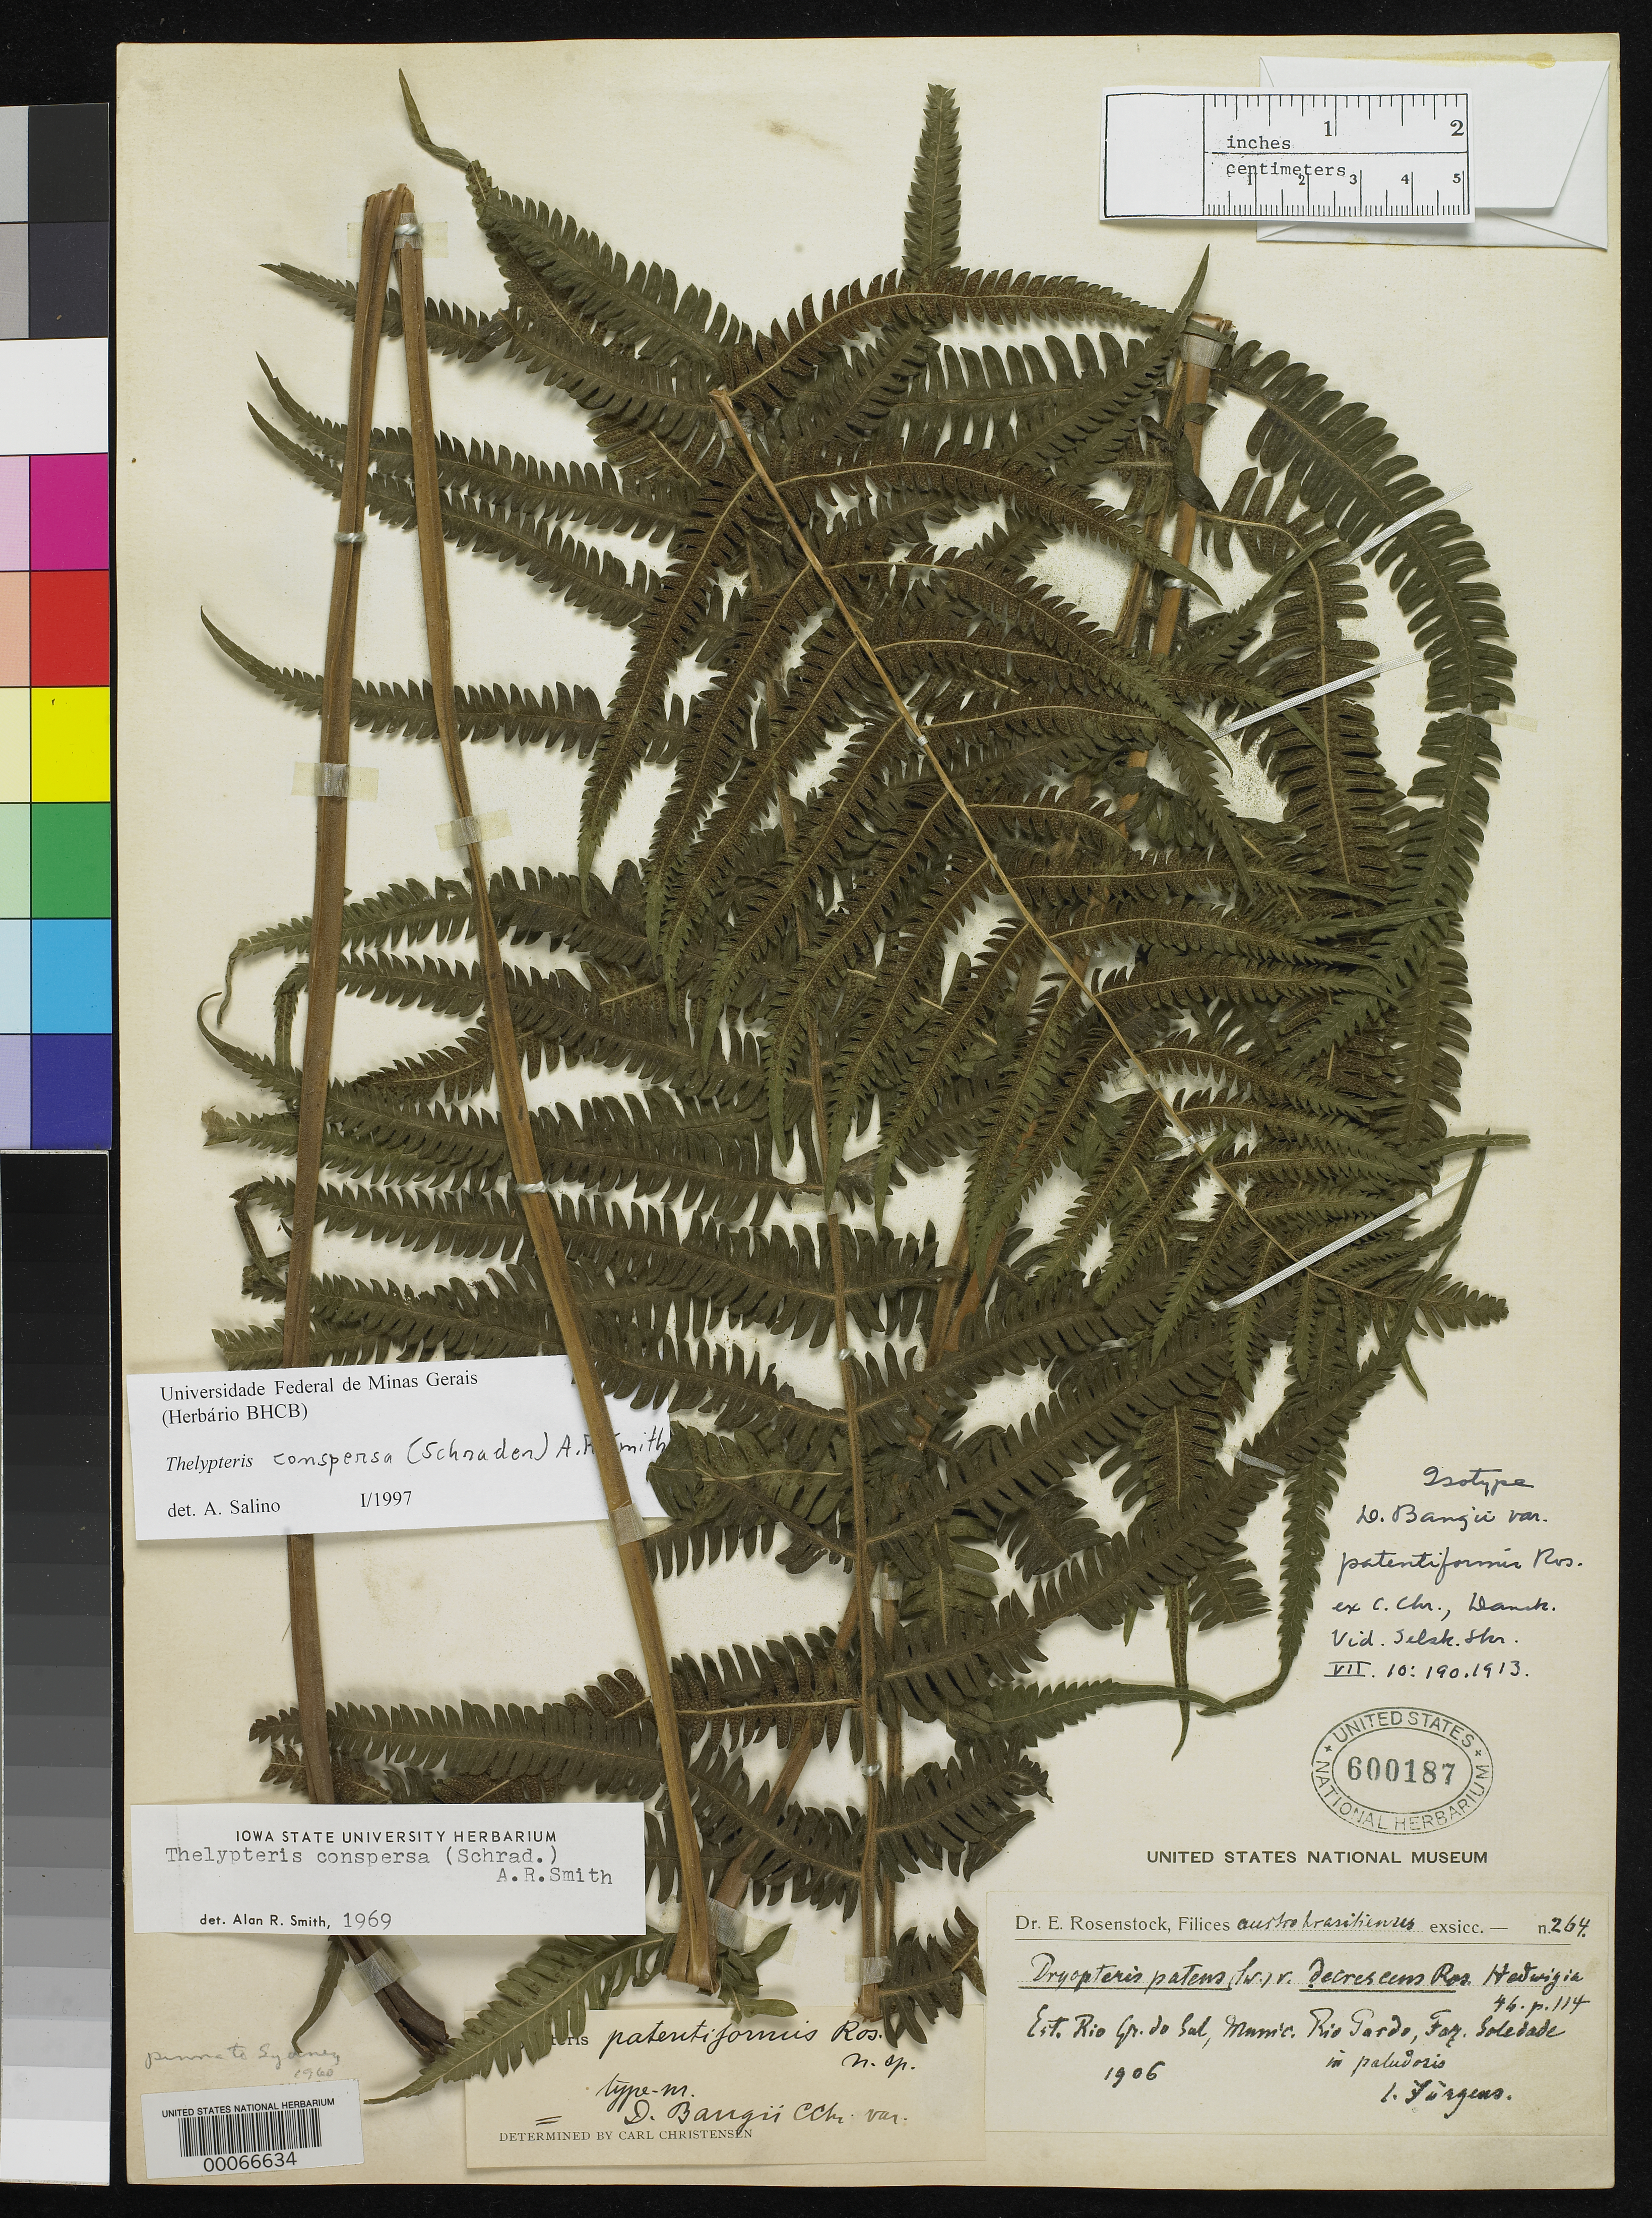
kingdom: Plantae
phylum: Tracheophyta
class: Polypodiopsida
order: Polypodiales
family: Dryopteridaceae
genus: Dryopteris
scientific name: Dryopteris bangii var. patentiformis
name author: Rosenst. ex C. Chr.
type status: Type Collection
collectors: C. Juergens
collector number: Rosenstock Exs. 264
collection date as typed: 1906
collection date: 1906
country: Brazil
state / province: Minas Gerais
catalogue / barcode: US 600187